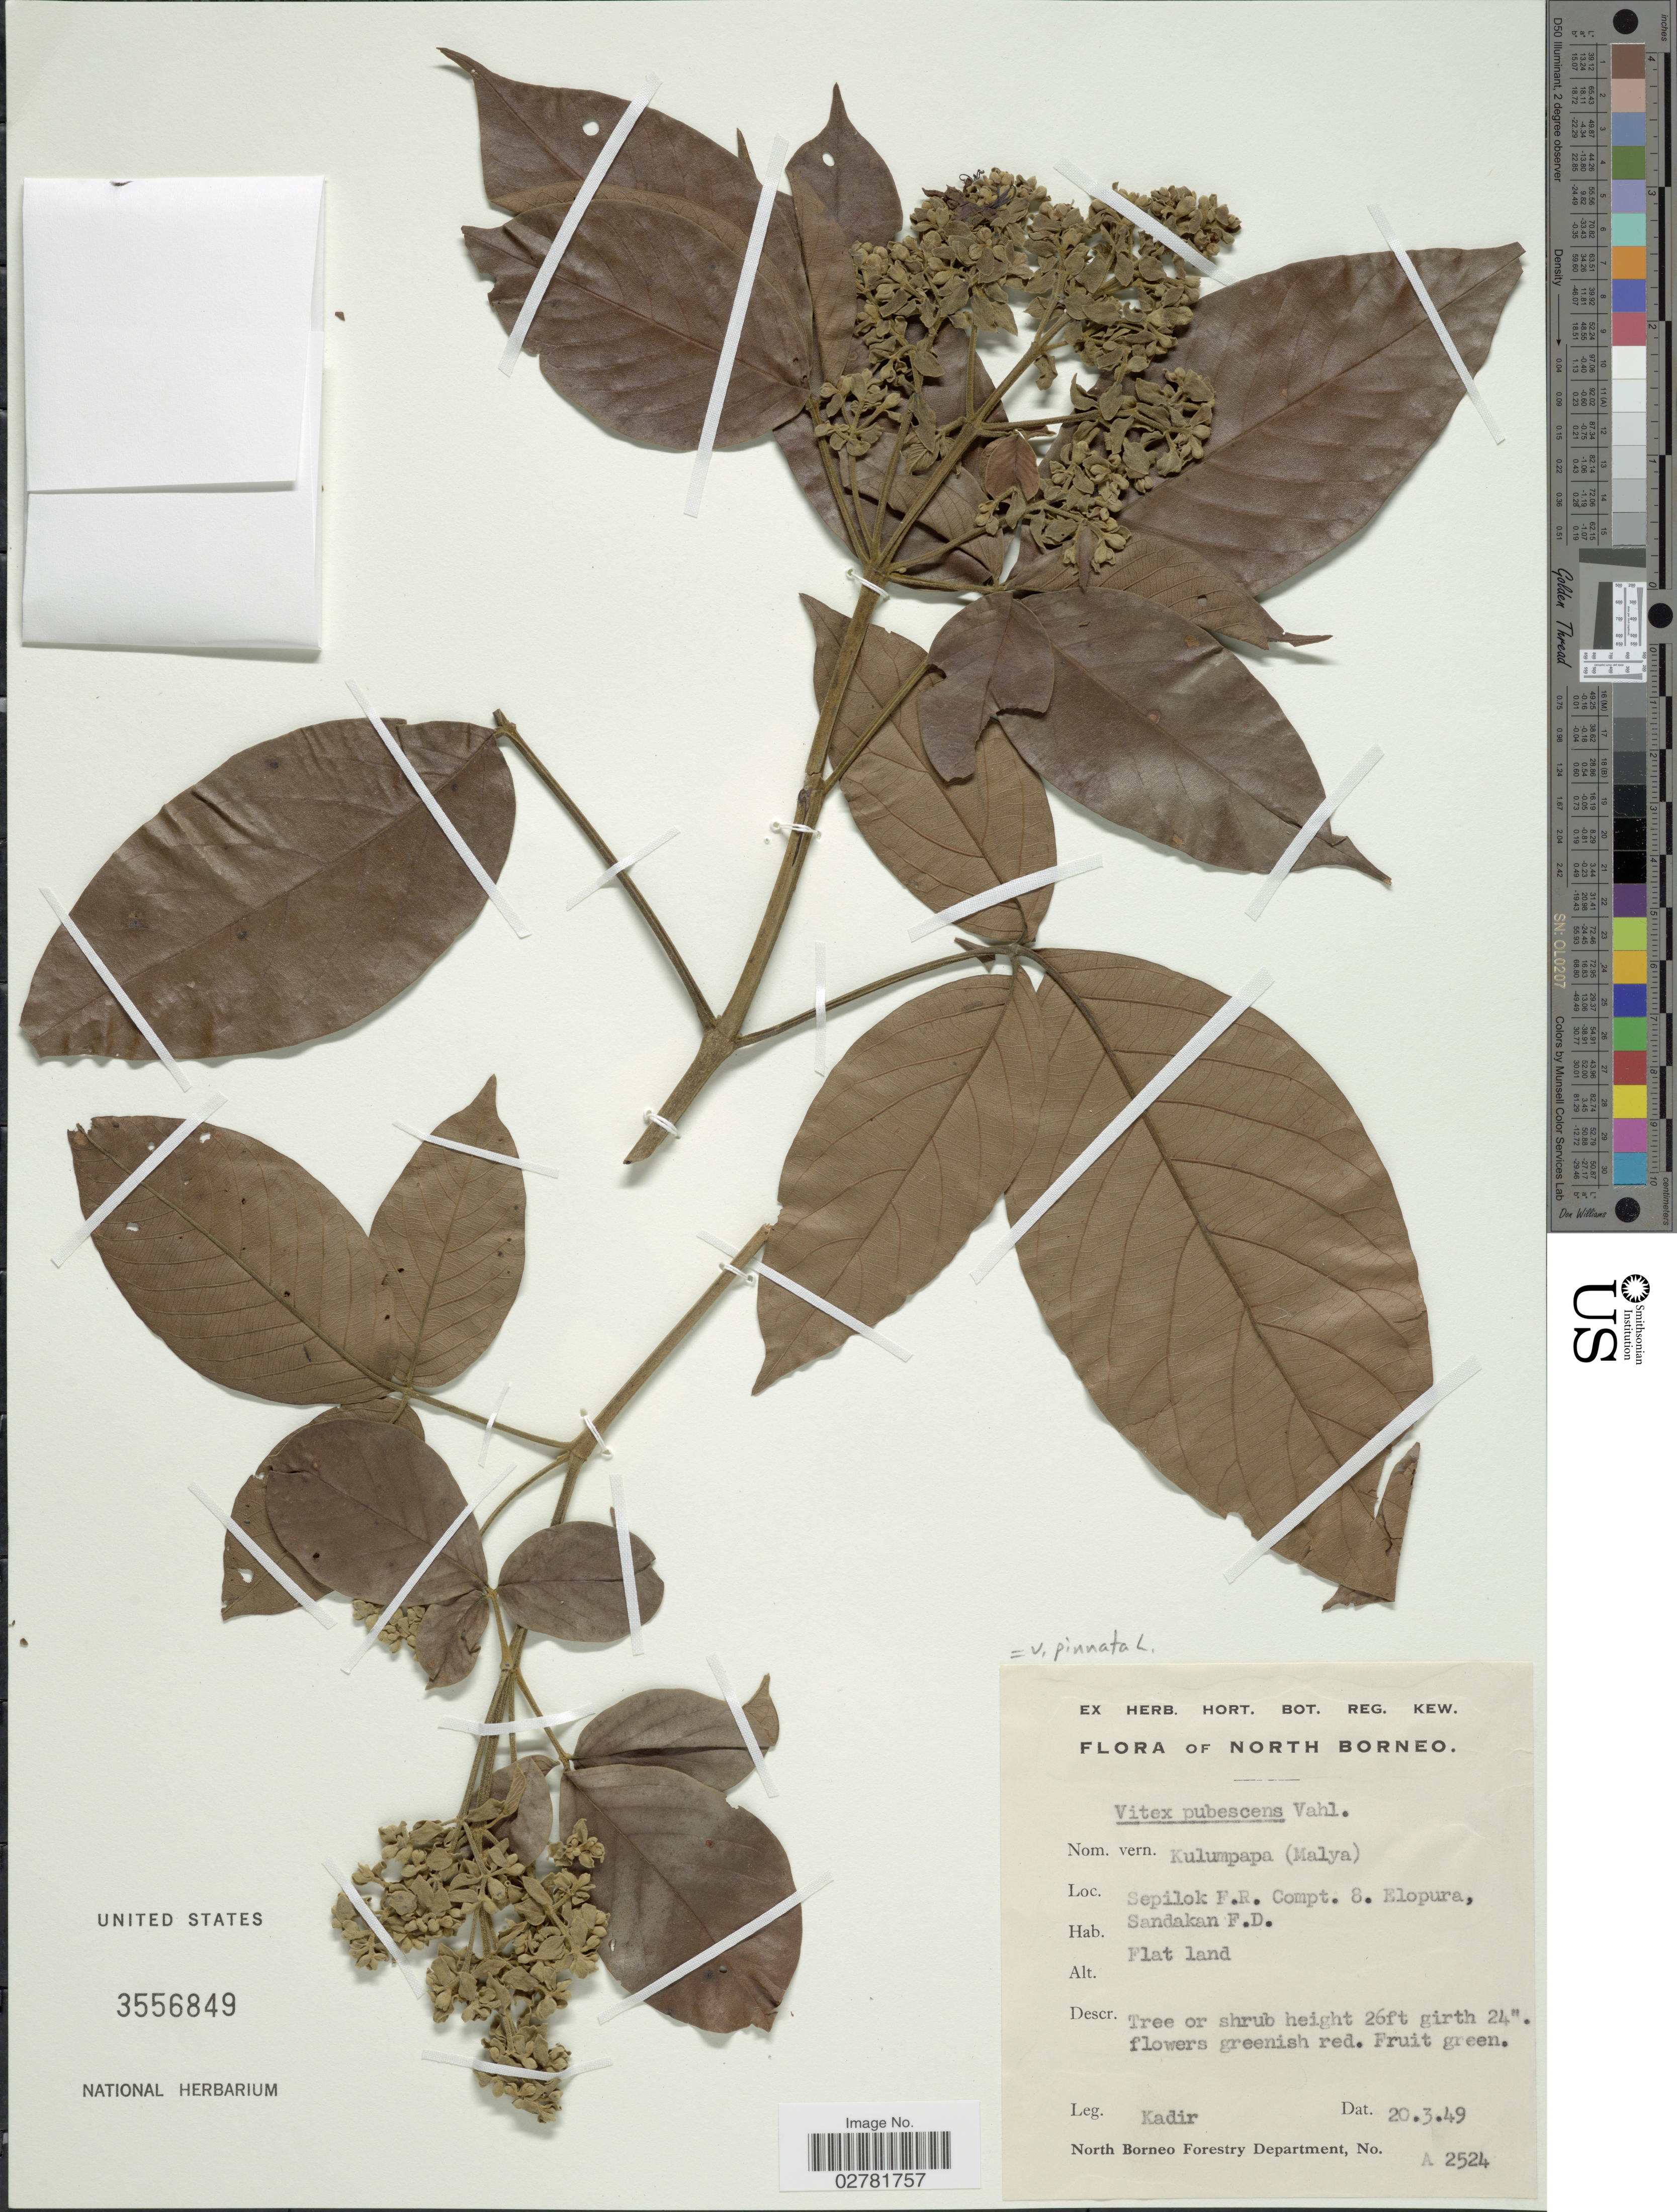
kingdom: Plantae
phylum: Tracheophyta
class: Magnoliopsida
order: Lamiales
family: Lamiaceae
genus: Vitex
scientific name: Vitex pubescens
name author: Vahl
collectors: -. Kadir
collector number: A2524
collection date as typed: Transcribed d/m/y: 20/3/49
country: Malaysia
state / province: Sabah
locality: North Borneo. Sepilok F.R. Compt. 8. Elopura, Sandakan F.D.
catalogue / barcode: US 3556849